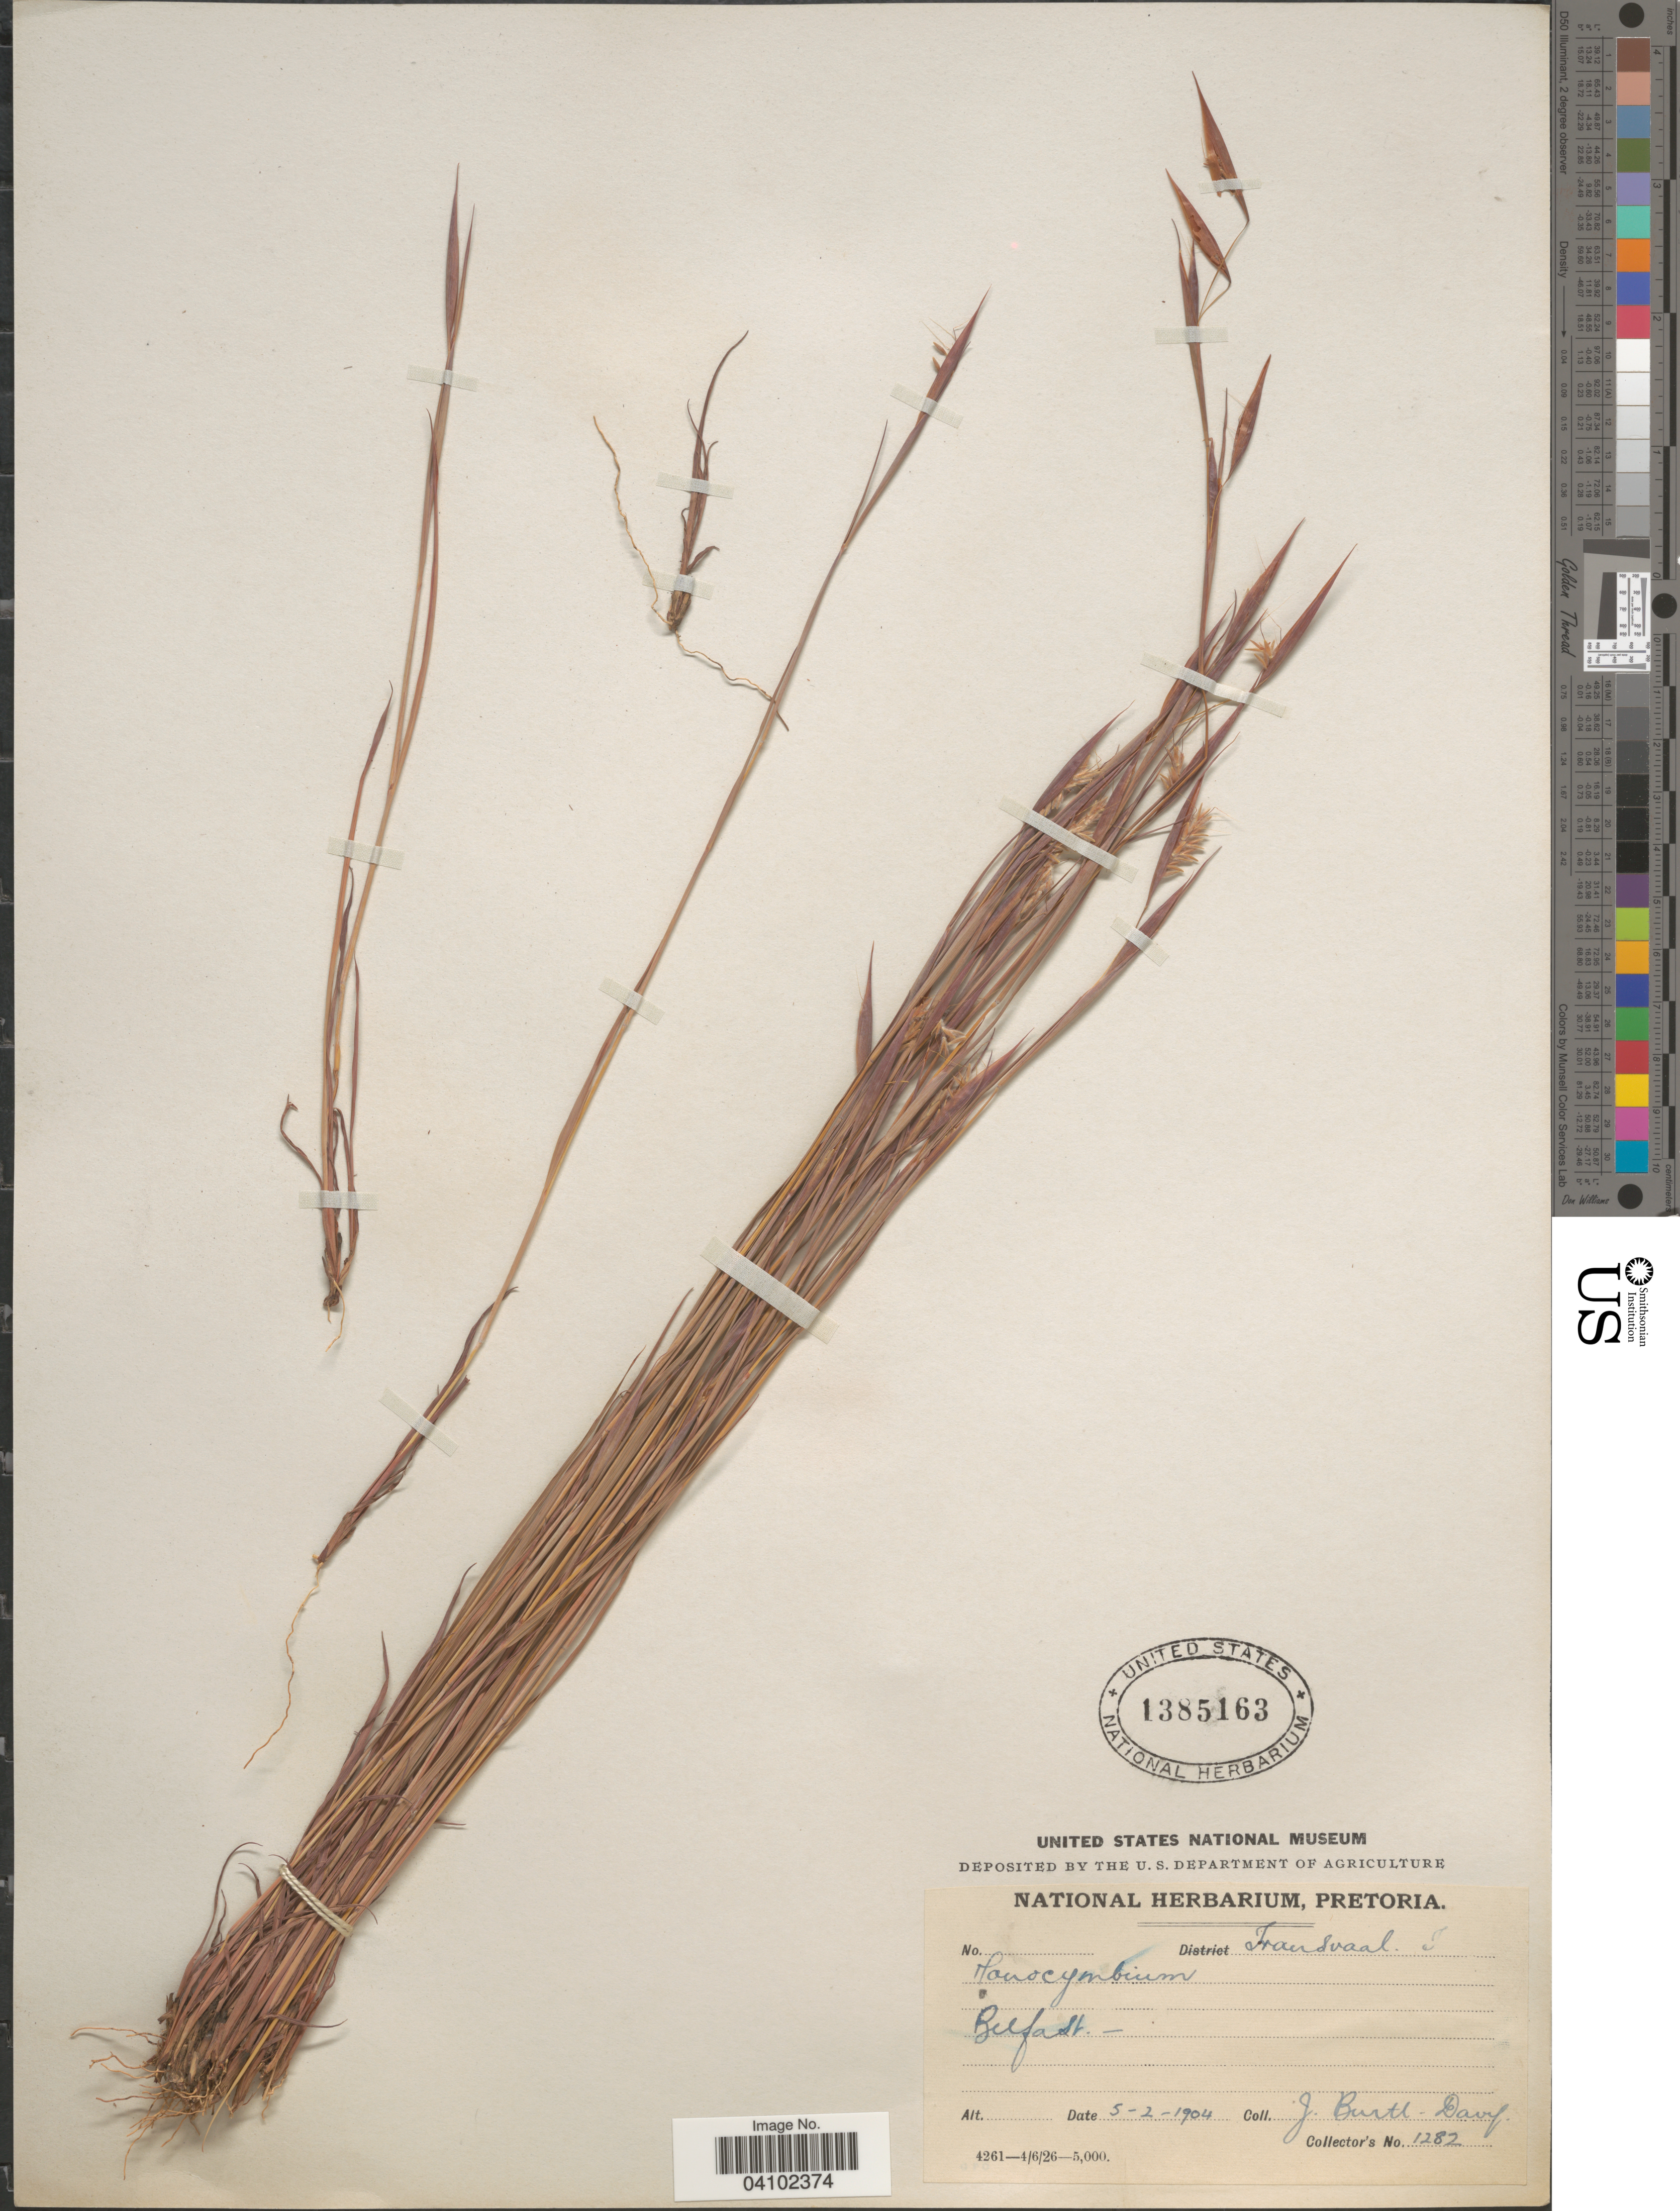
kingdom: Plantae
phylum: Tracheophyta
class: Liliopsida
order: Poales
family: Poaceae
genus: Monocymbium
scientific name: Monocymbium ceresiiforme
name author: (Nees) Stapf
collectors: J. Burtt Davy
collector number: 1282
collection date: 1904-02-05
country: South Africa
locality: Transvaal. Belfast.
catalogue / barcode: US 1385163